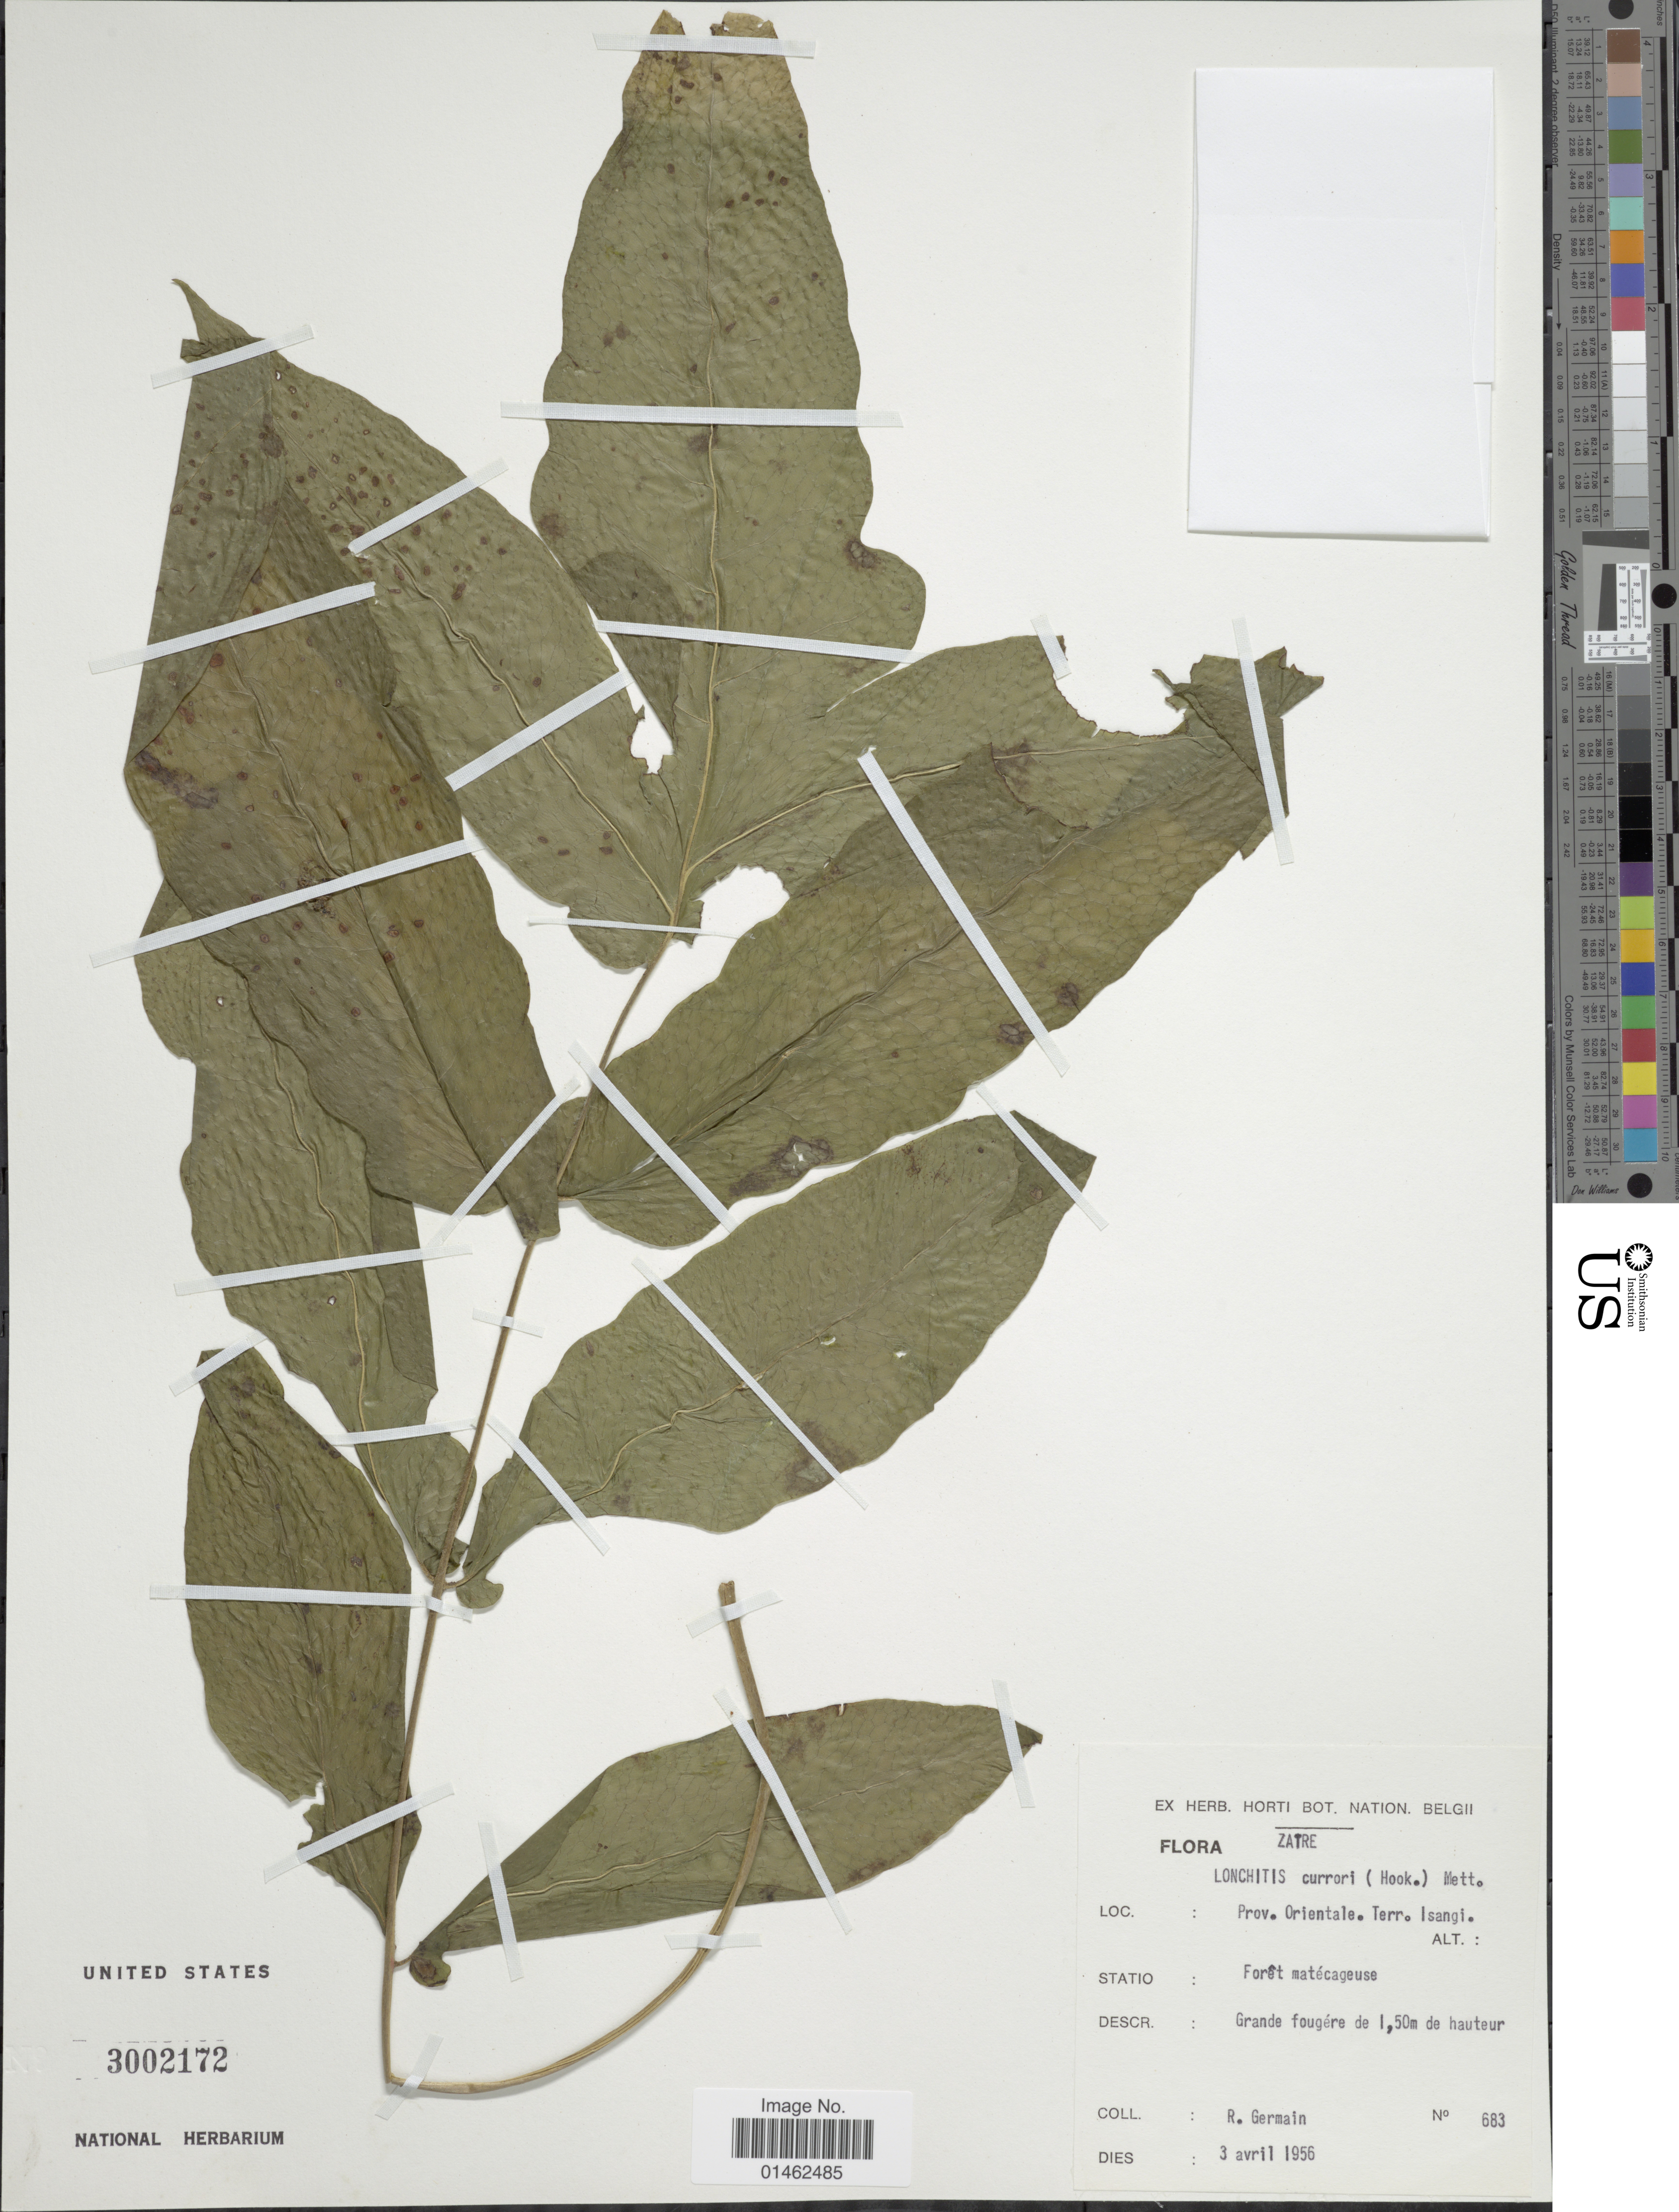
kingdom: Plantae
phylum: Tracheophyta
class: Polypodiopsida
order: Polypodiales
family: Dennstaedtiaceae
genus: Blotiella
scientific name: Blotiella currorii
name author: Hook.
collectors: R. Germain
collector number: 683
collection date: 1956-04-03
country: Angola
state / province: Zaire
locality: Prov. Orientale. Terr. Isangi, Statio: Forêt matéguese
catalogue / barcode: US 3002172